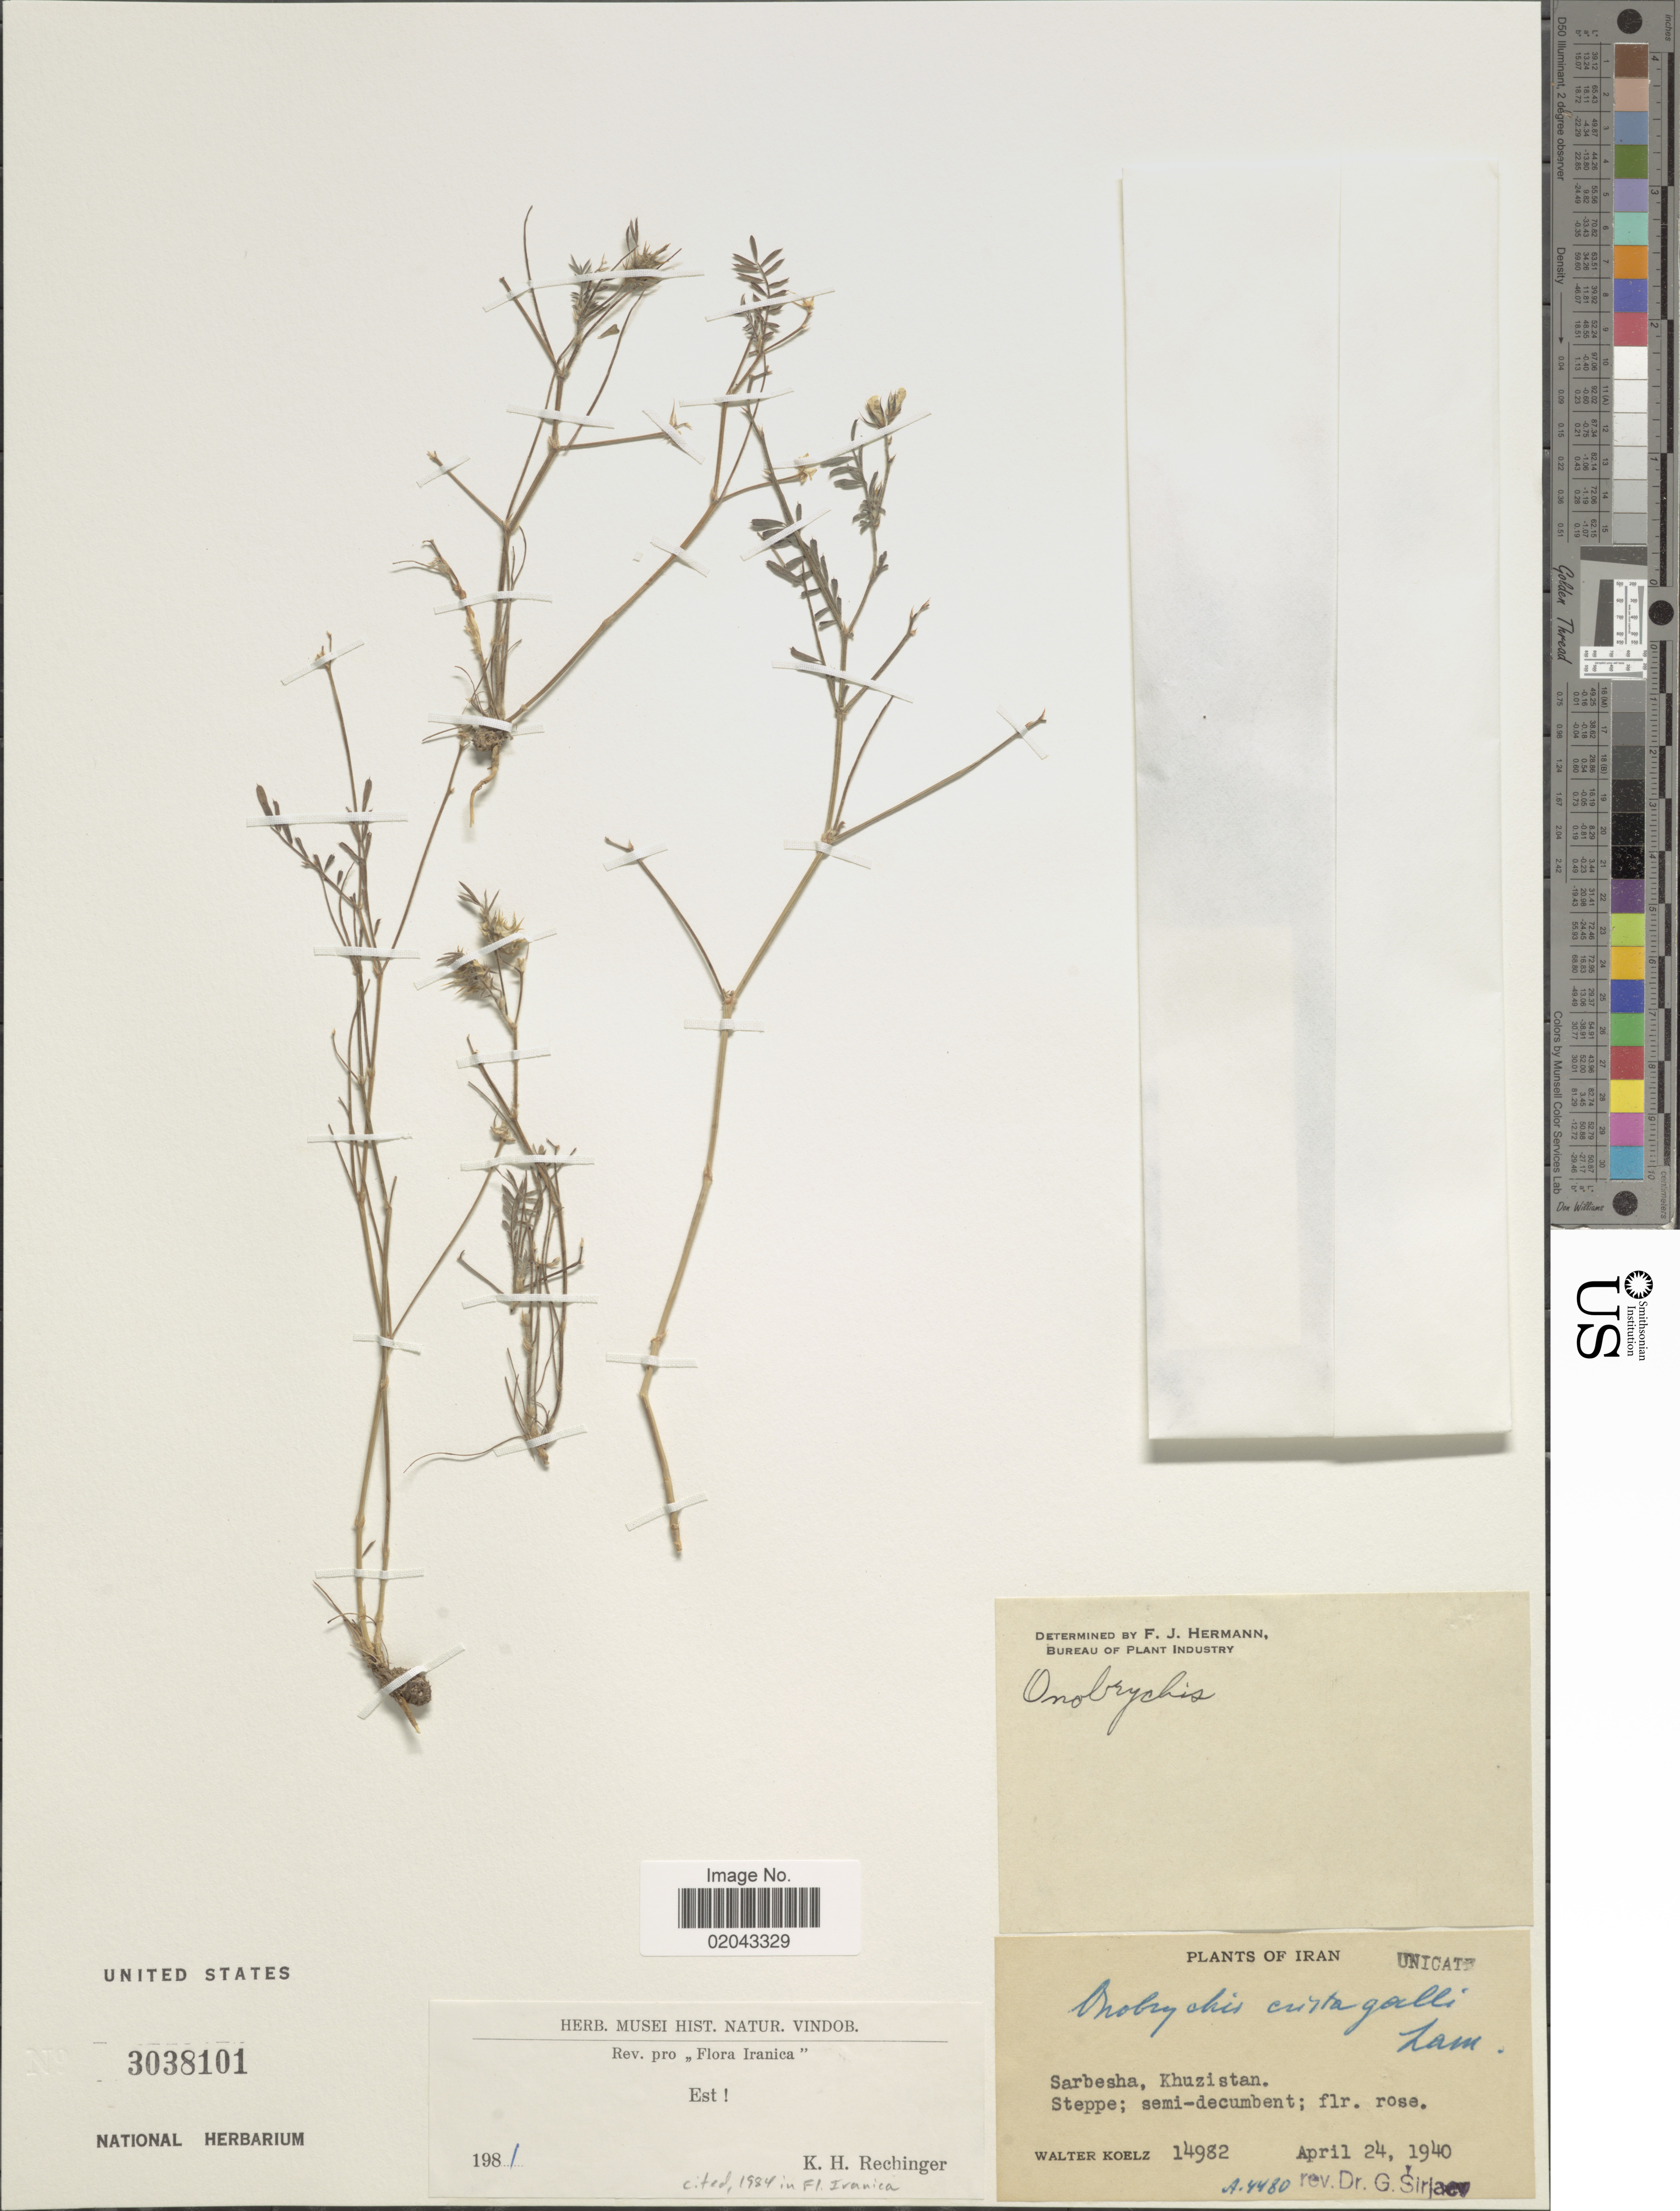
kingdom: Plantae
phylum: Tracheophyta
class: Magnoliopsida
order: Fabales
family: Fabaceae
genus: Onobrychis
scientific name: Onobrychis crista-galli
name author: (L.) Lam.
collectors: W. N. Koelz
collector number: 14982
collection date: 1940-04-24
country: Iran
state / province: Khuzestan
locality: Sarbesha, Khuzistan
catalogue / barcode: US 3038101